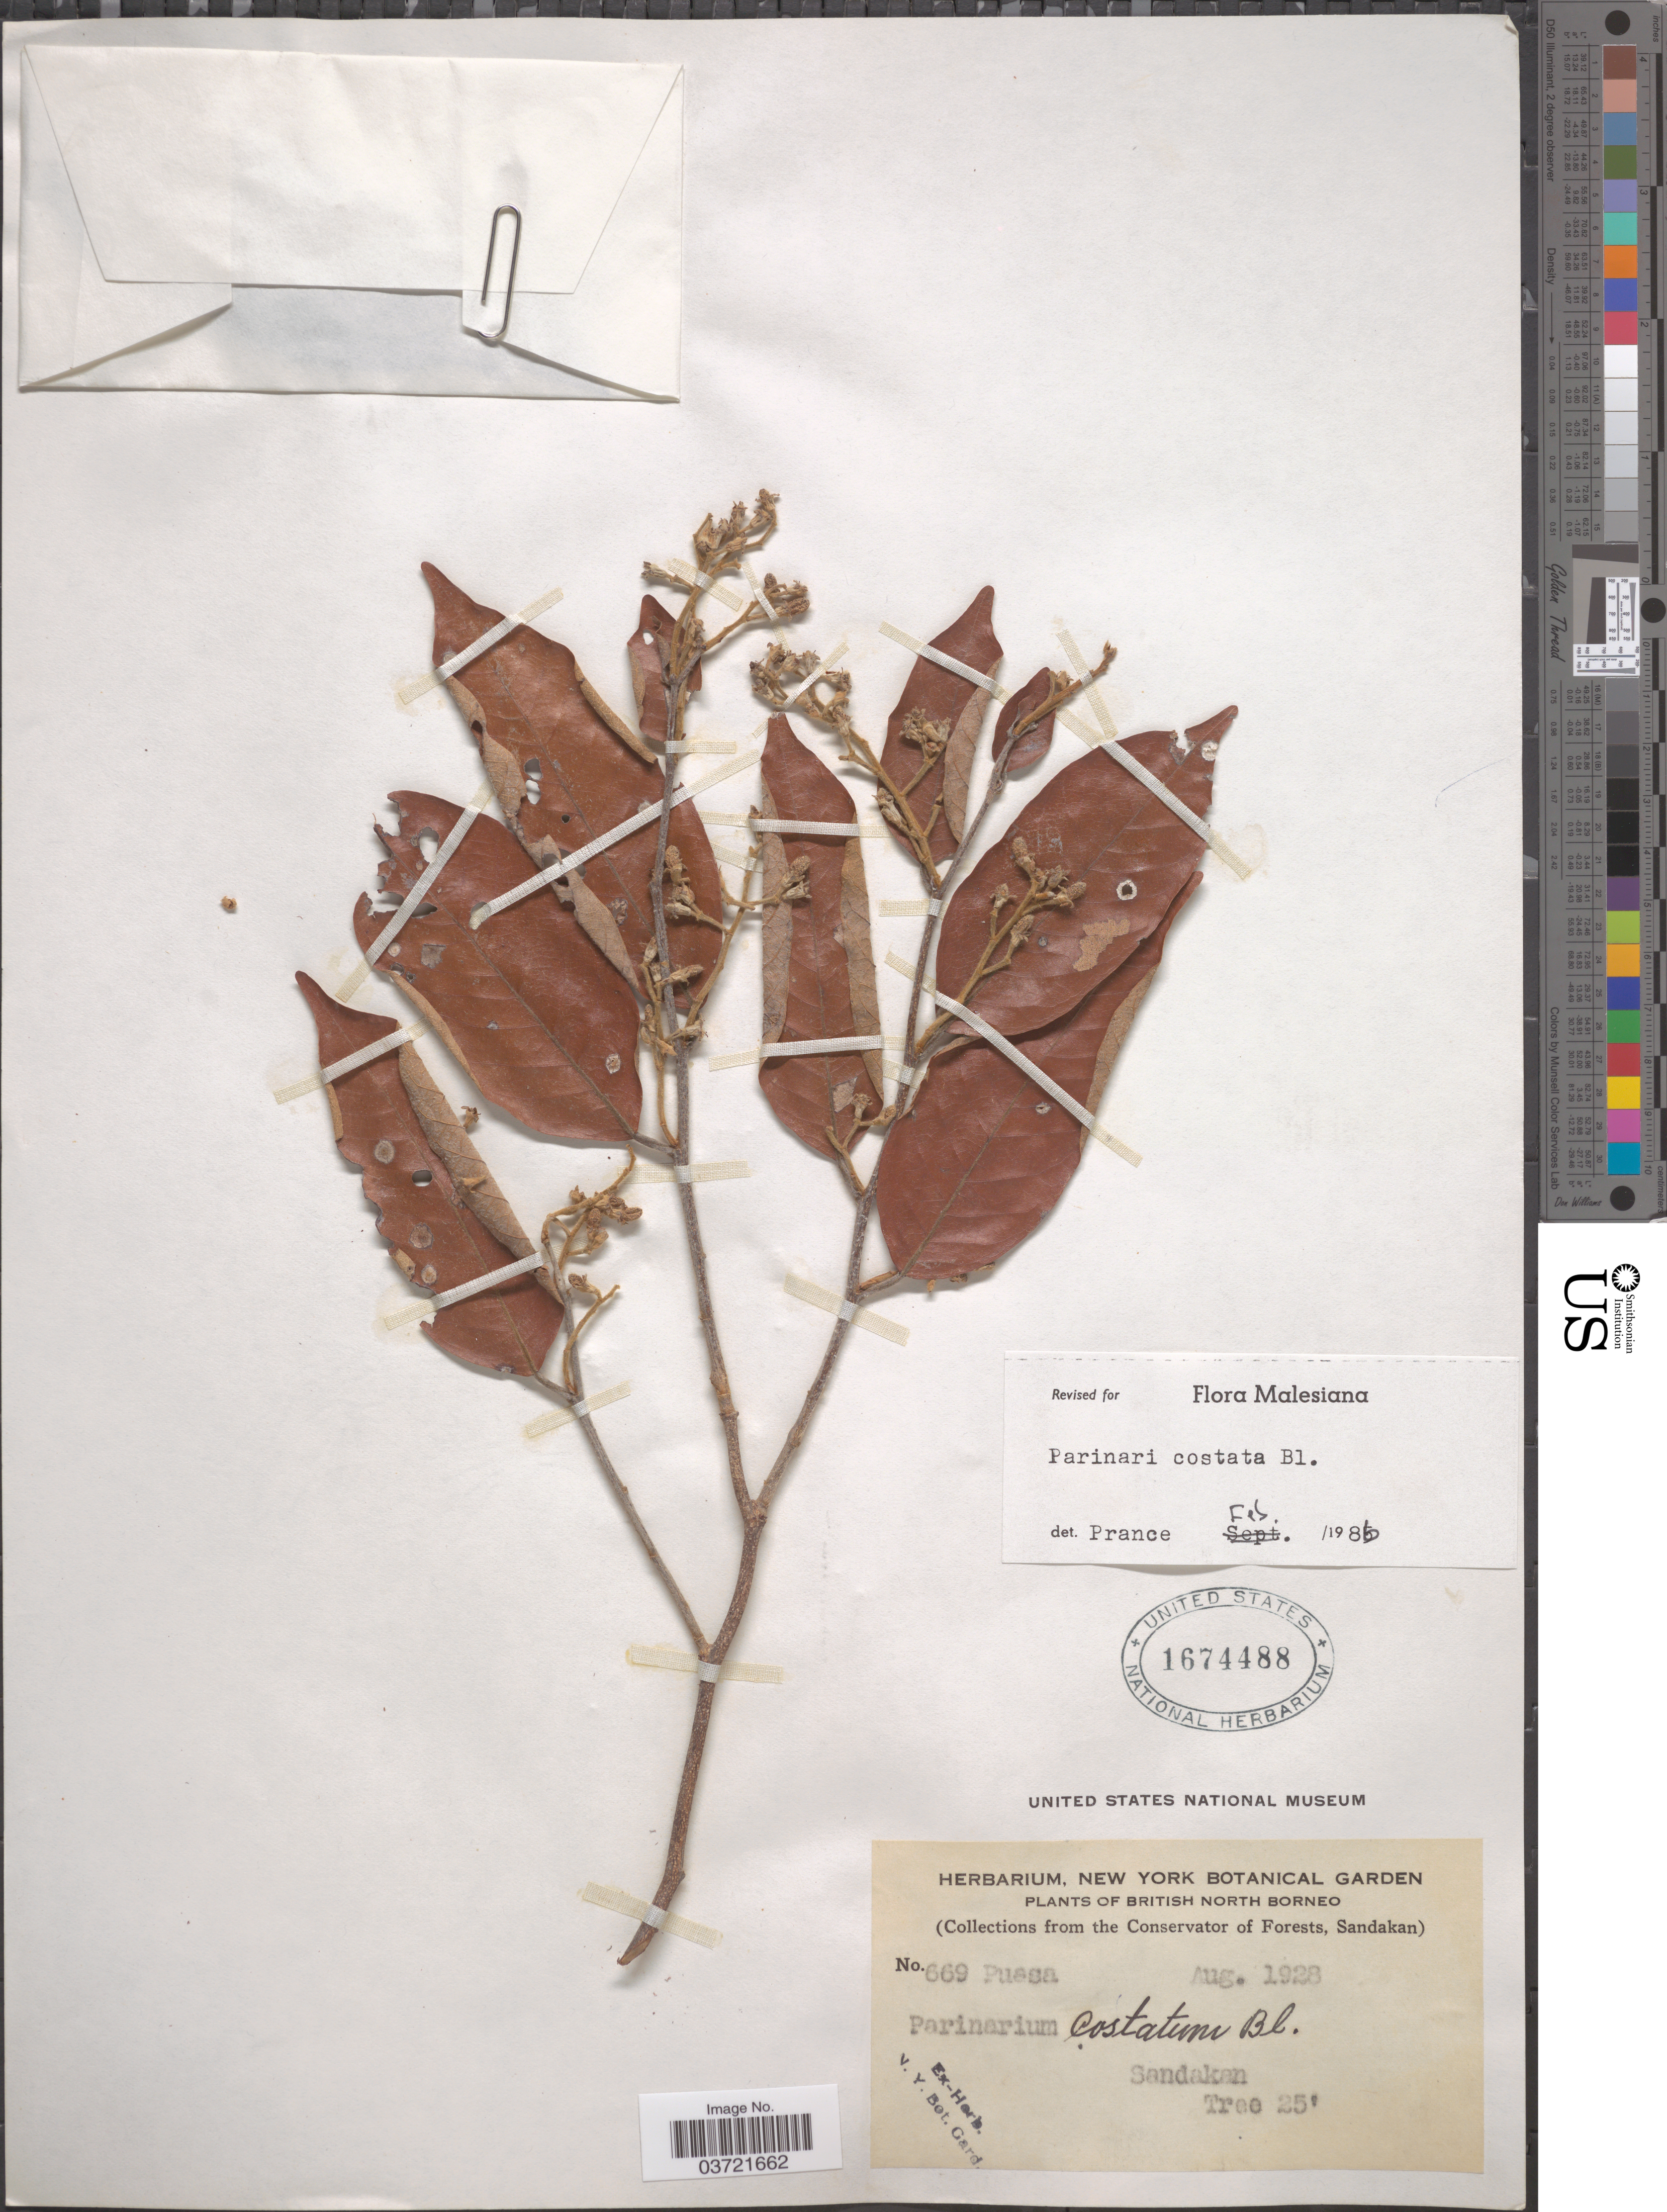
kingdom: Plantae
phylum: Tracheophyta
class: Magnoliopsida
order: Malpighiales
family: Chrysobalanaceae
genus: Parinari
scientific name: Parinari costata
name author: Blume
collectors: New York Botanical Gardens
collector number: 669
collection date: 1928-08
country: Malaysia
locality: British North Borneo. Sandakan.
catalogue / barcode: US 1674488